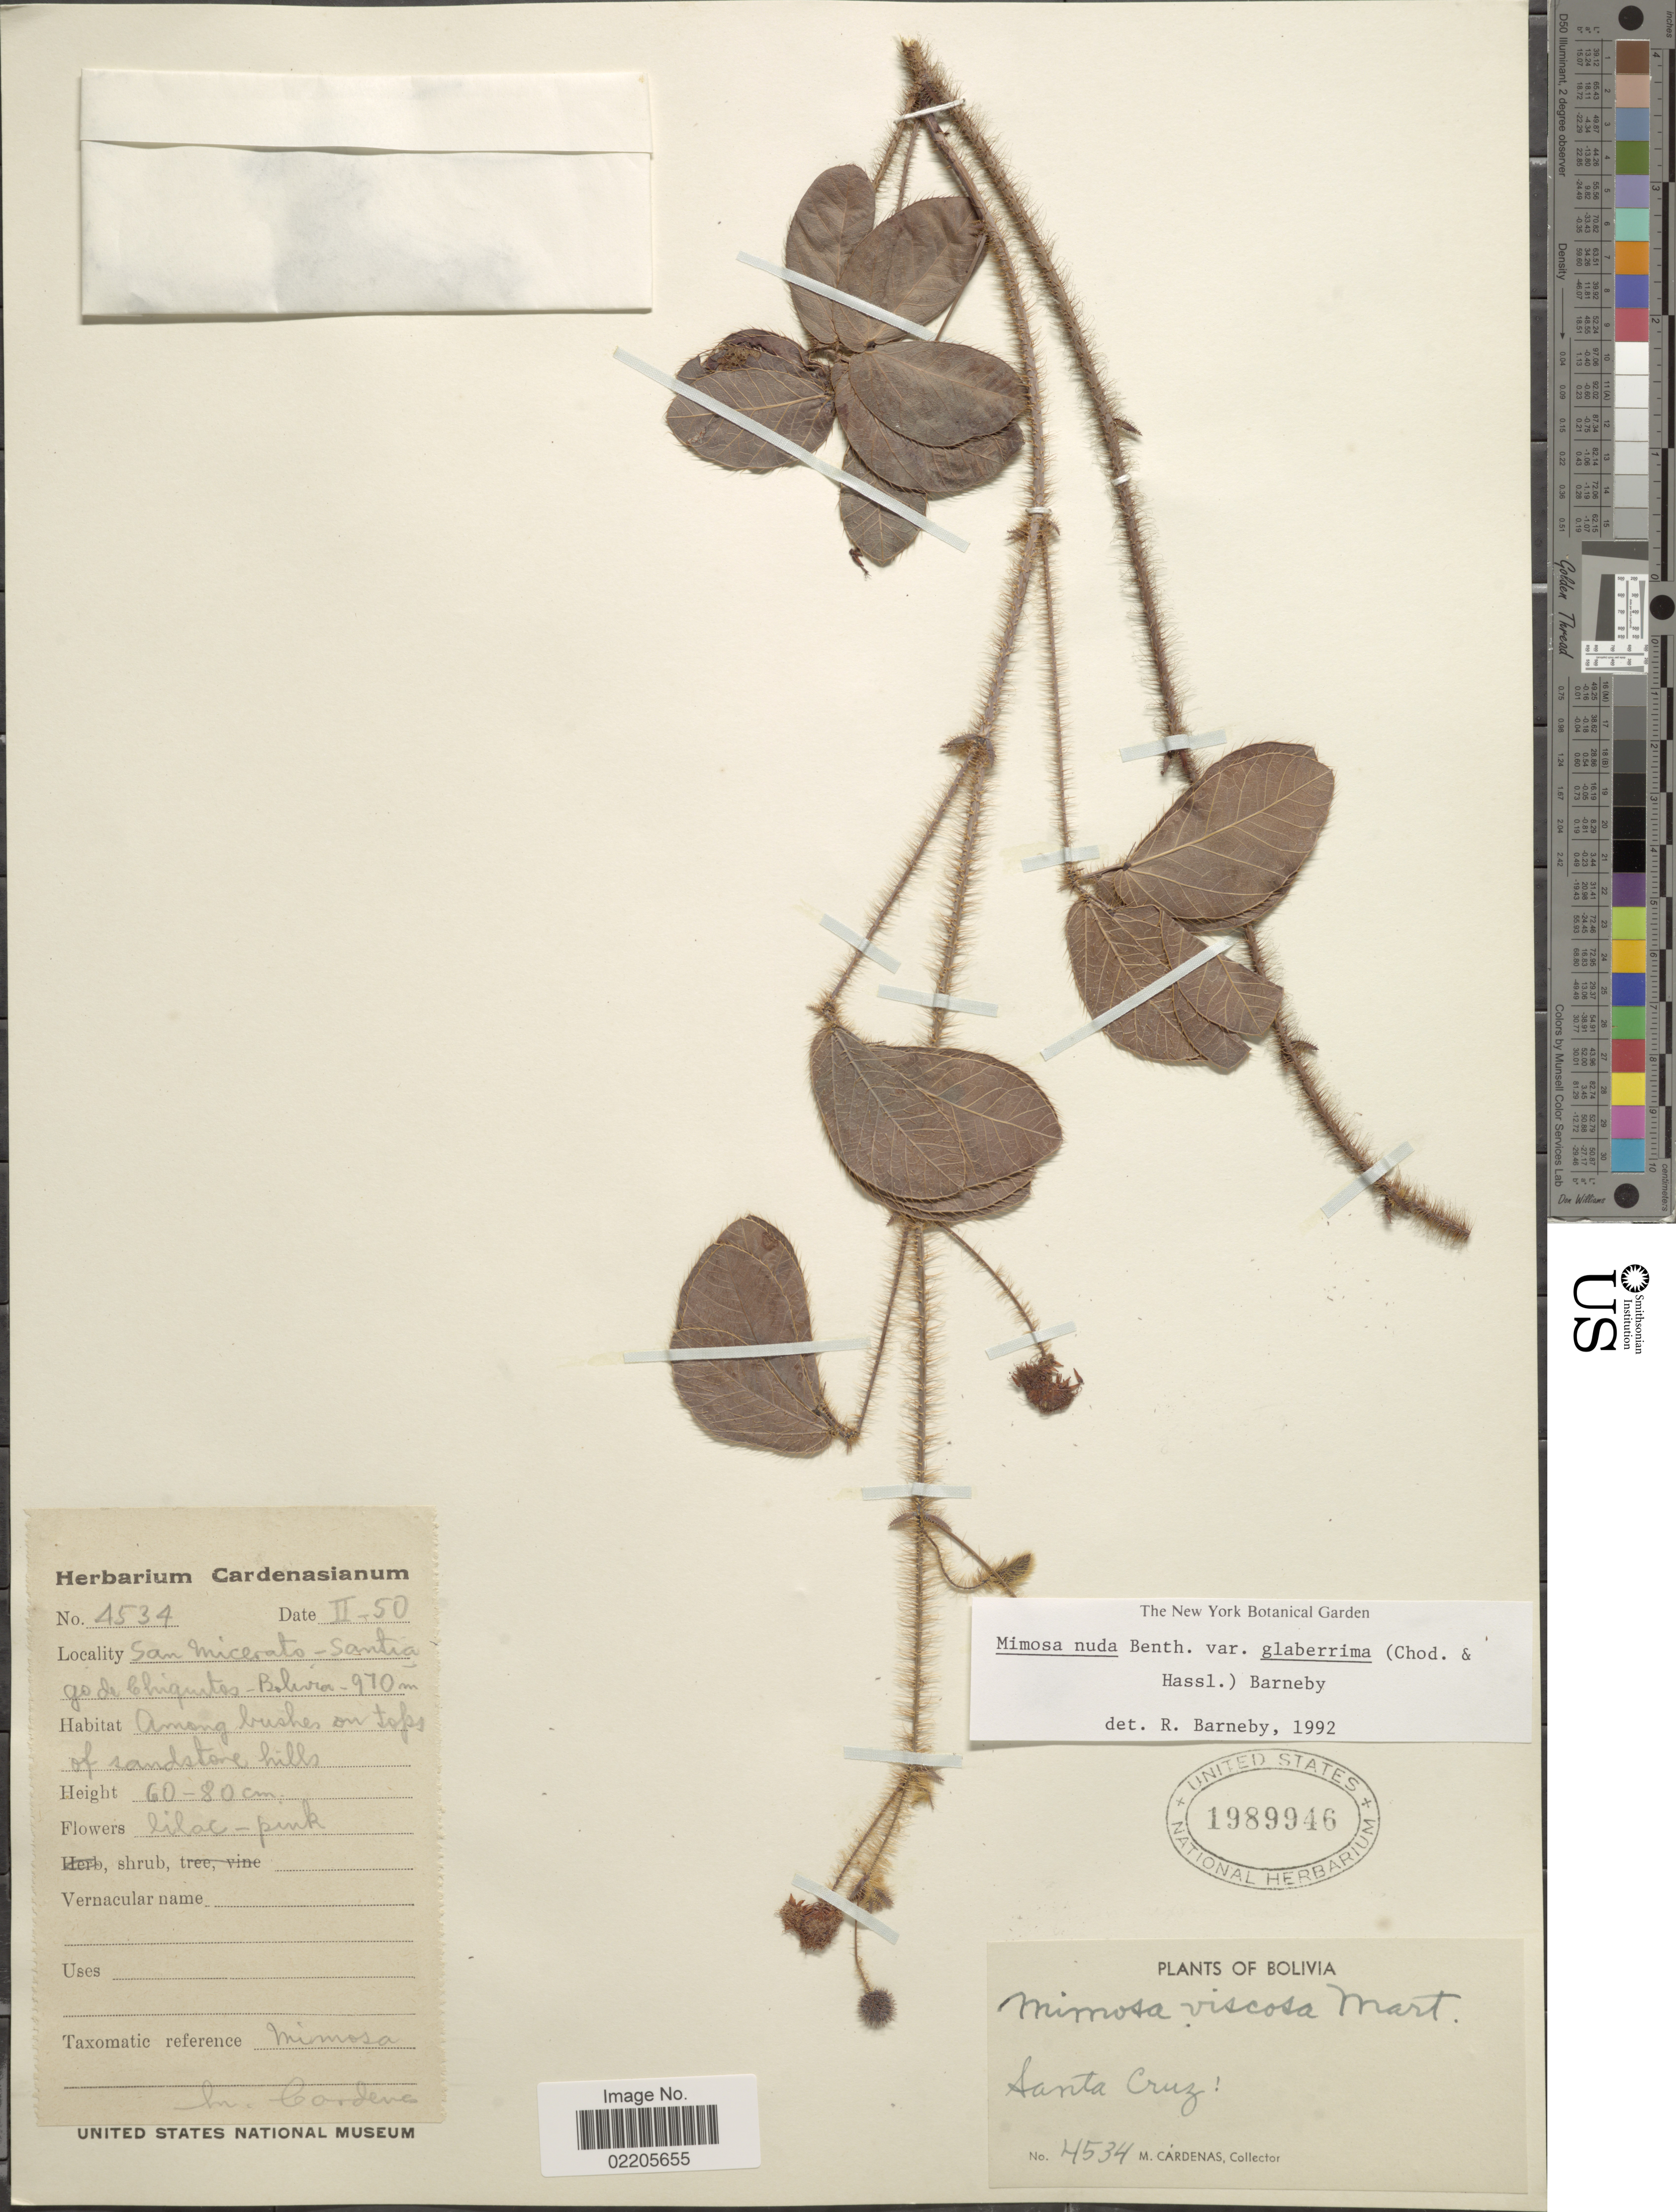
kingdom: Plantae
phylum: Tracheophyta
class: Magnoliopsida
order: Fabales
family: Fabaceae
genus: Mimosa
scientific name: Mimosa debilis var. debilis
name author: Humb. & Bonpl. ex Willd.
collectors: M. Cárdenas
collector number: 4534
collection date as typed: Transcribed d/m/y: /2/50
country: Bolivia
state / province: Santa Cruz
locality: San Micerato - Sanitago de Chiquites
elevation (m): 970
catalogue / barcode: US 1989946